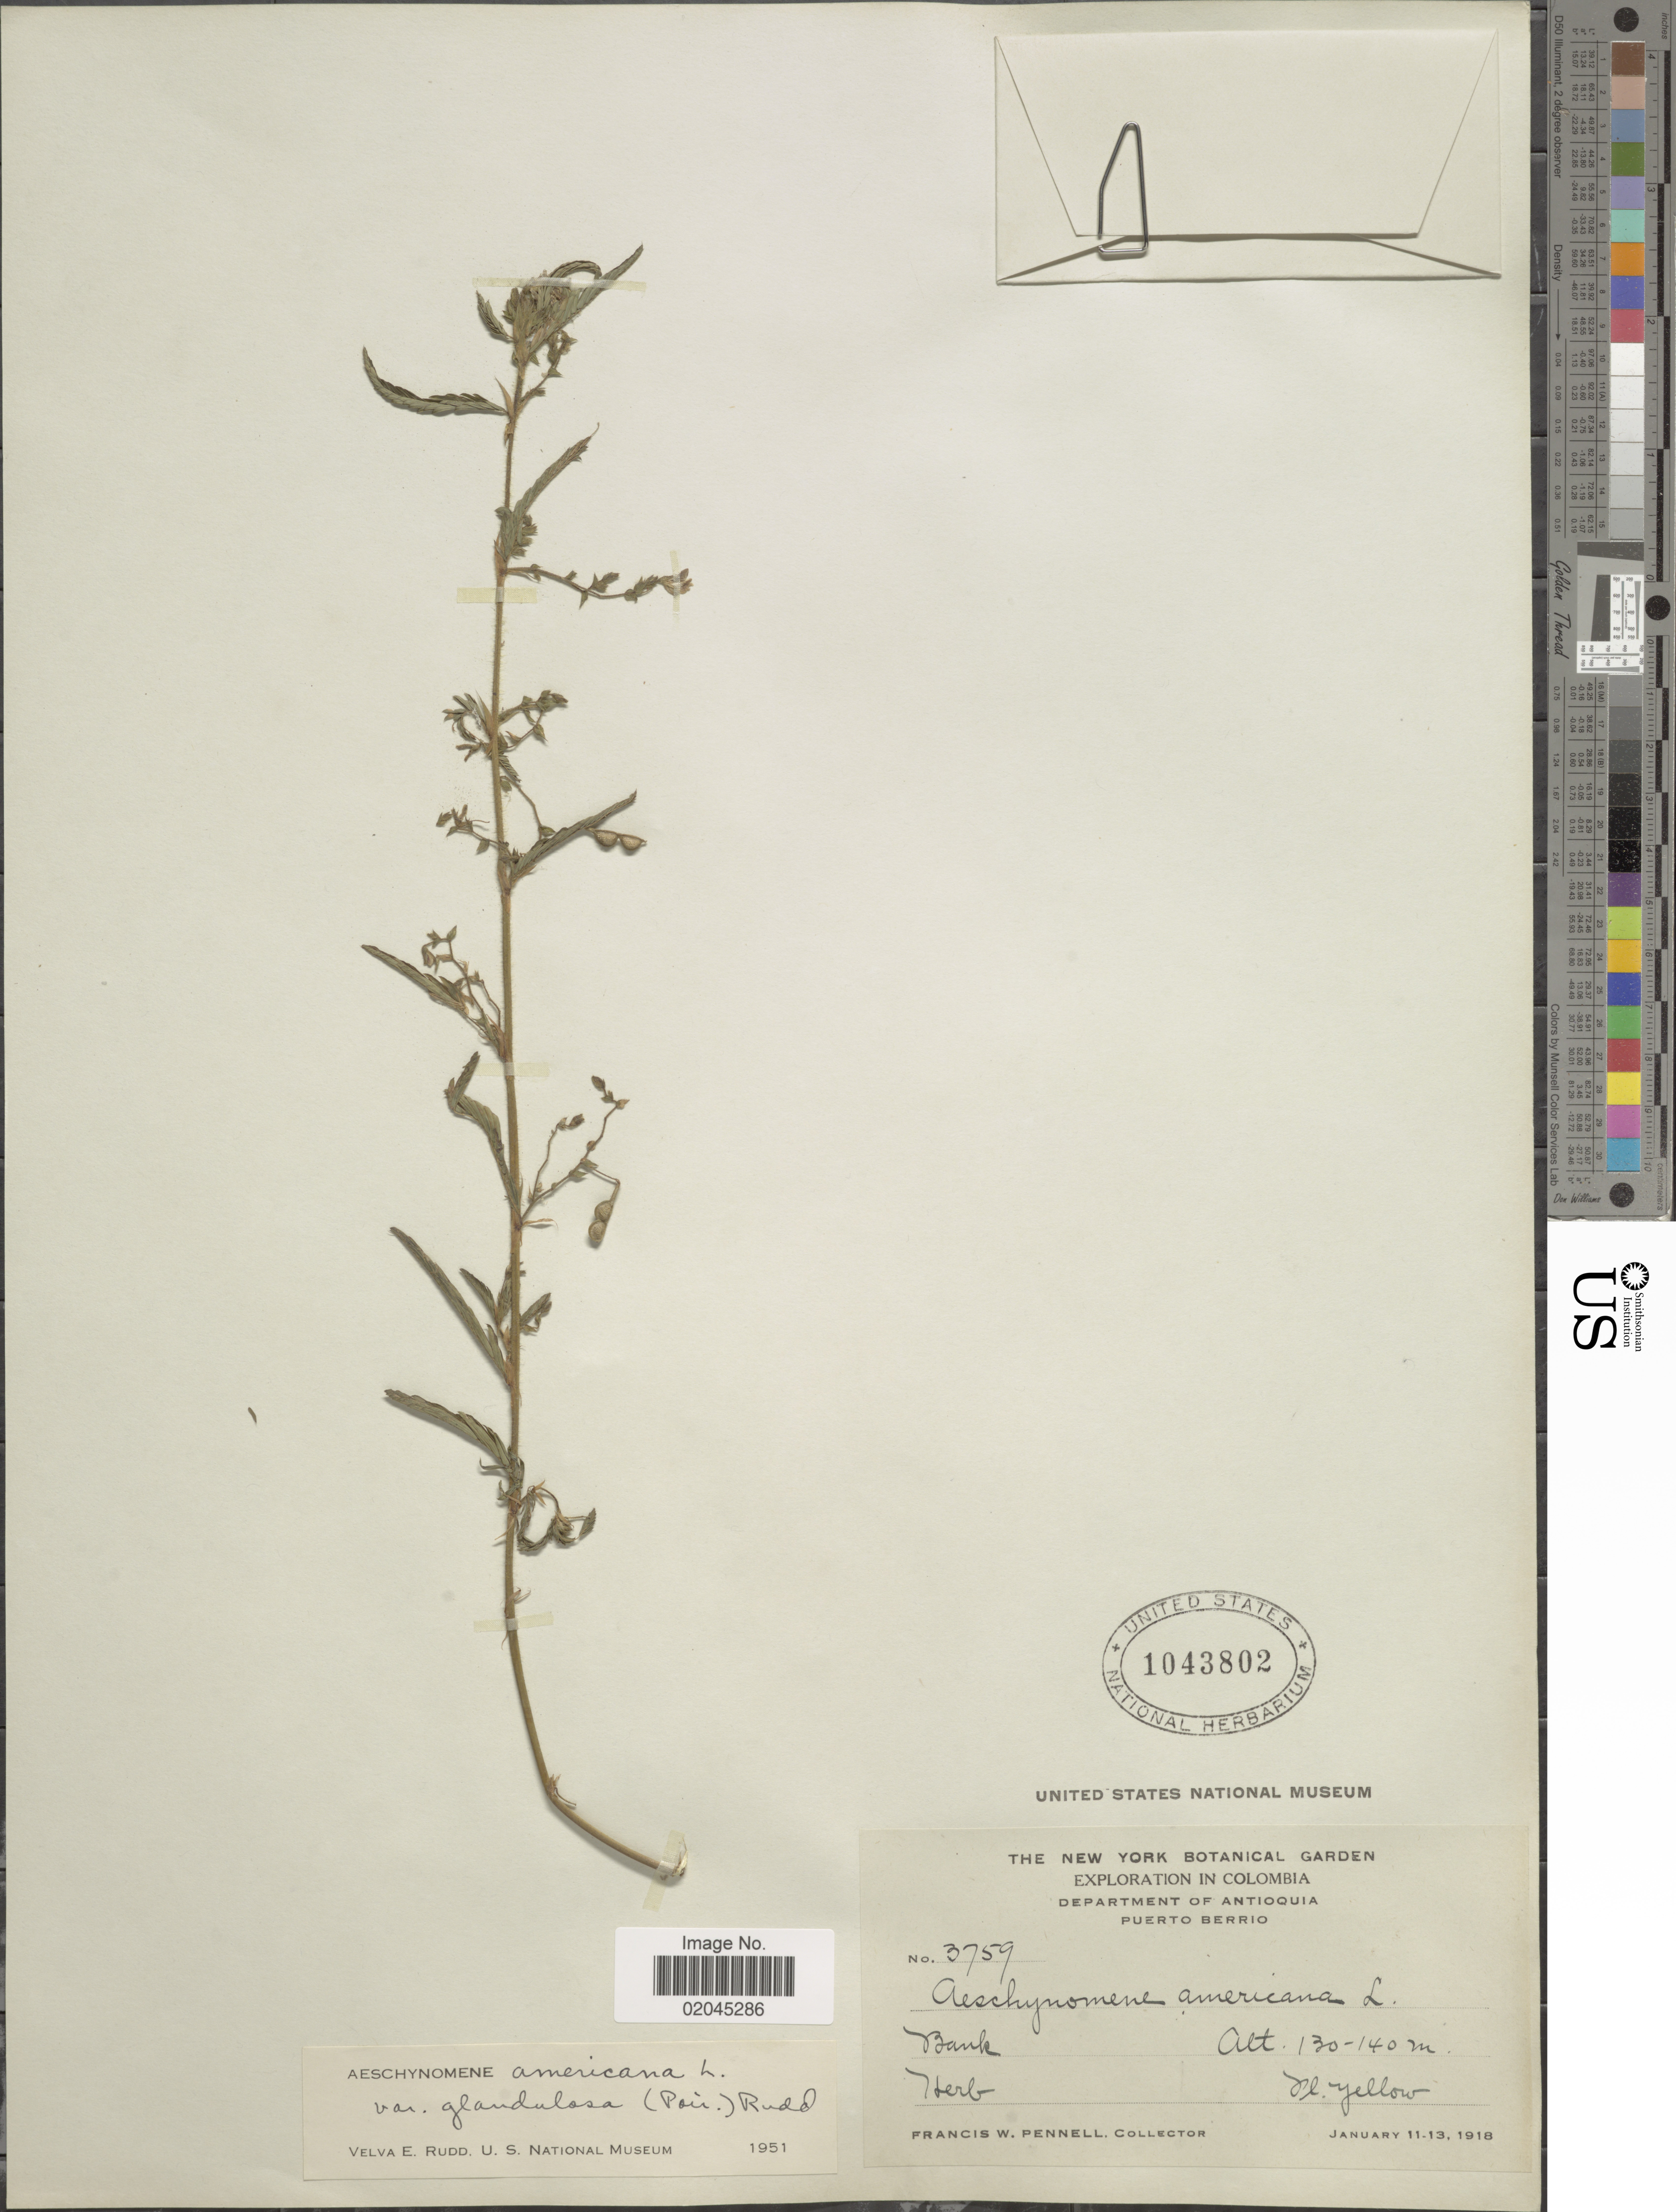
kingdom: Plantae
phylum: Tracheophyta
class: Magnoliopsida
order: Fabales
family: Fabaceae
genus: Aeschynomene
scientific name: Aeschynomene americana var. americana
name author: L.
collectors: F. W. Pennell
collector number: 3759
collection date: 1918-01-11/1918-01-13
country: Colombia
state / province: Antioquia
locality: Department of Antioquia, Puerto Berrio, Bank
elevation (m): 130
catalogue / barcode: US 1043802